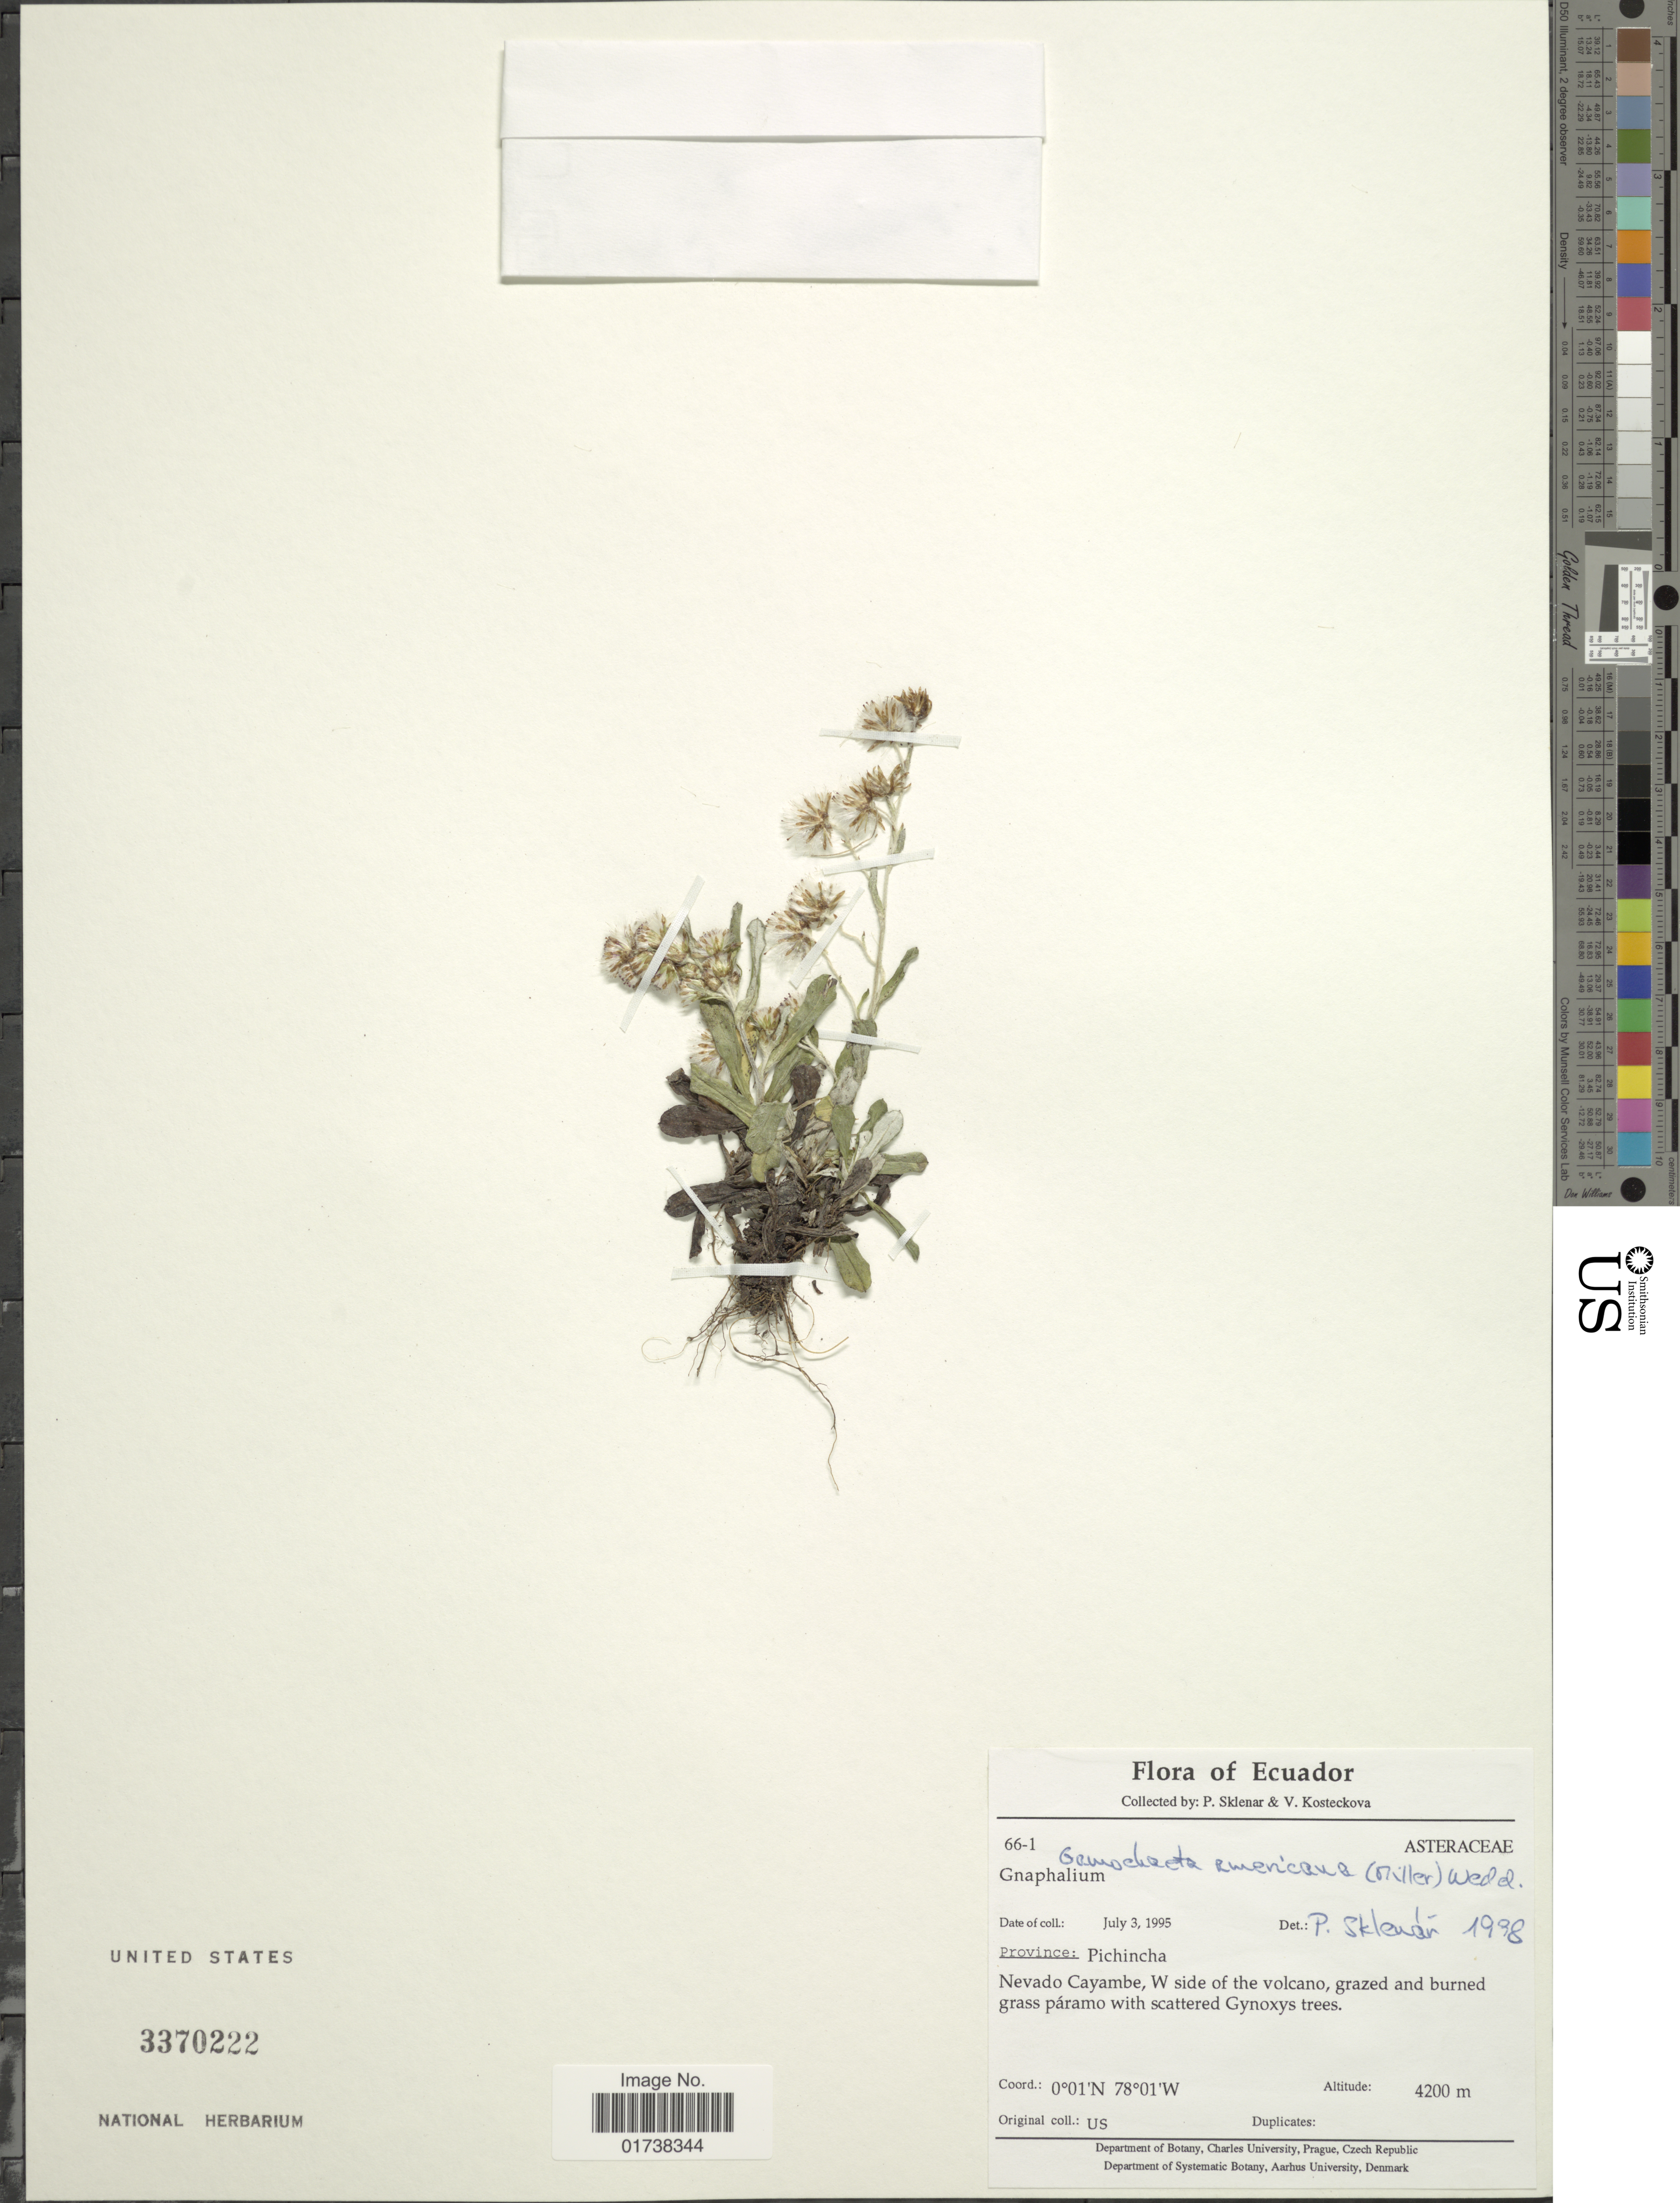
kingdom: Plantae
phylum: Tracheophyta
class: Magnoliopsida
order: Asterales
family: Asteraceae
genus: Gamochaeta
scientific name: Gamochaeta miniviridis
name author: G.L. Nesom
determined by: Nesom, Guy L.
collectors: P. Sklenár & V. Kosteckova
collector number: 661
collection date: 1995-07-03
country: Ecuador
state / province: Pichincha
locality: Nevado Cayambe, W side of the volcano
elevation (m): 4200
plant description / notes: Holotype - in main collection.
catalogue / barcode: US 3370222